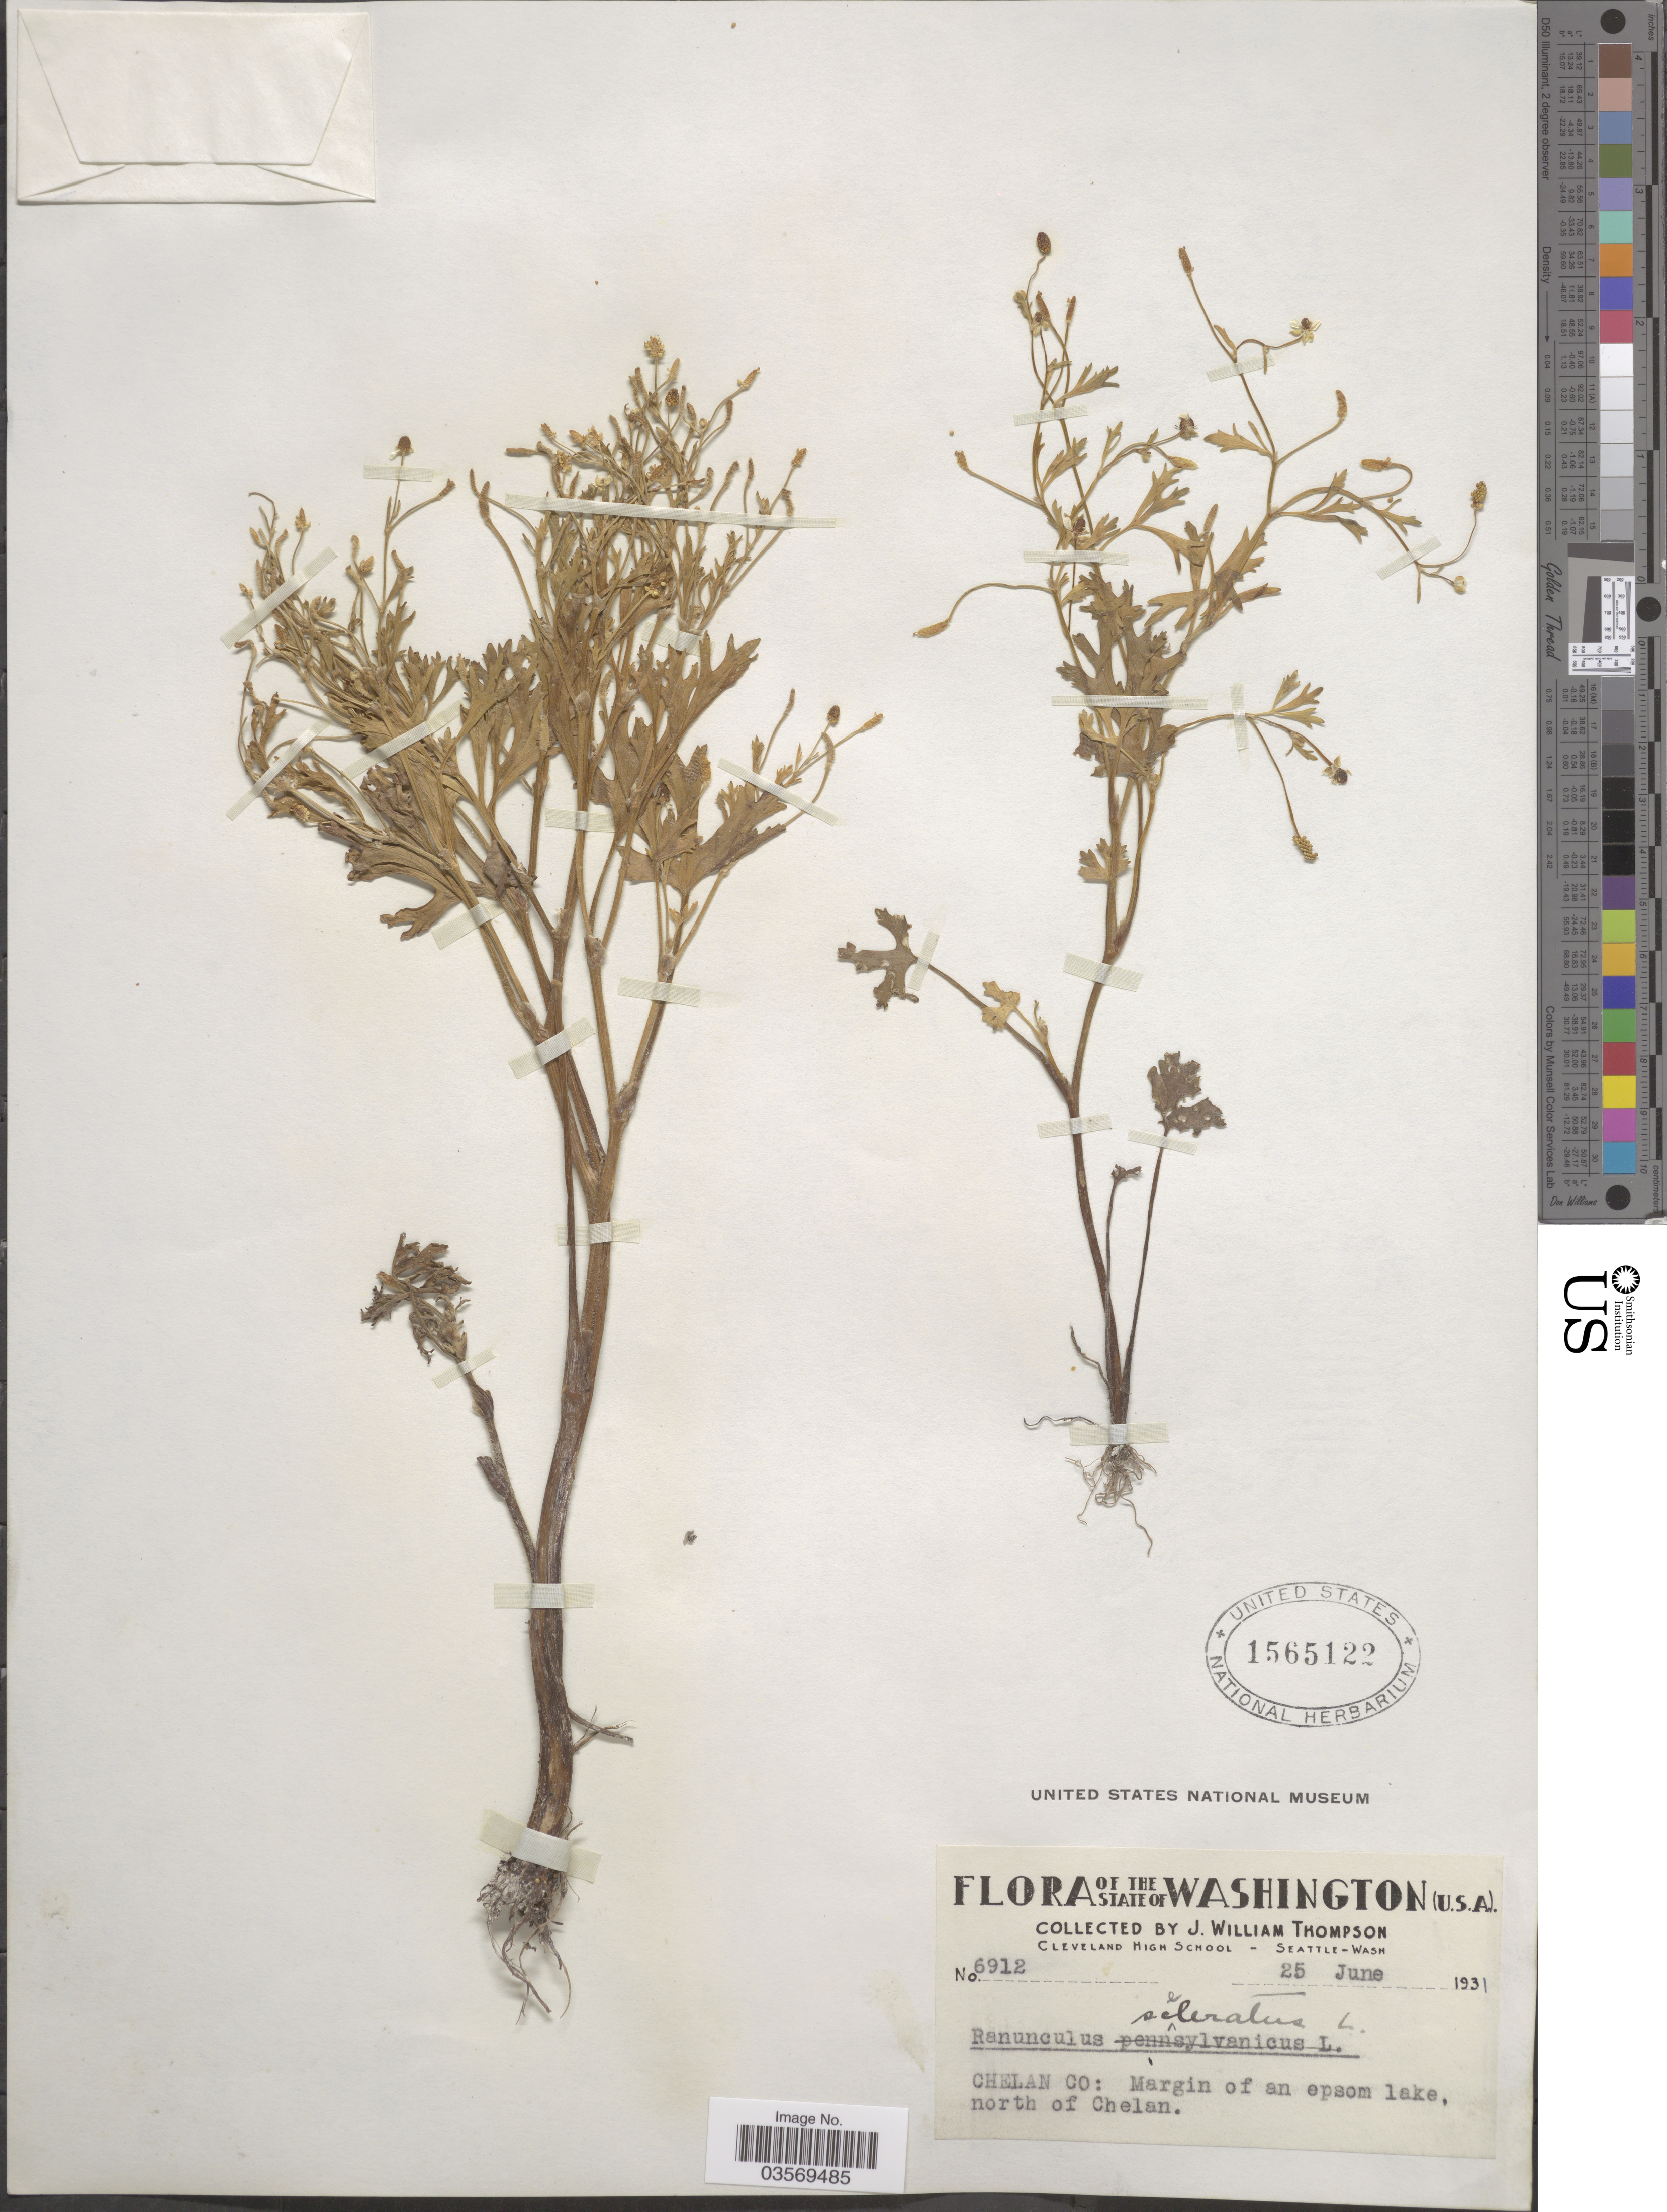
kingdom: Plantae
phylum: Tracheophyta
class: Magnoliopsida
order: Ranunculales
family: Ranunculaceae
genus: Ranunculus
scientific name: Ranunculus sceleratus var. multifidus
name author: Nutt.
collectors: J. W. Thompson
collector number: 6912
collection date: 1931-06-25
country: United States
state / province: Washington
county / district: Chelan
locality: Chelan Co: Margin of an epsom lake, north of Chelan.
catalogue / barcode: US 1565122